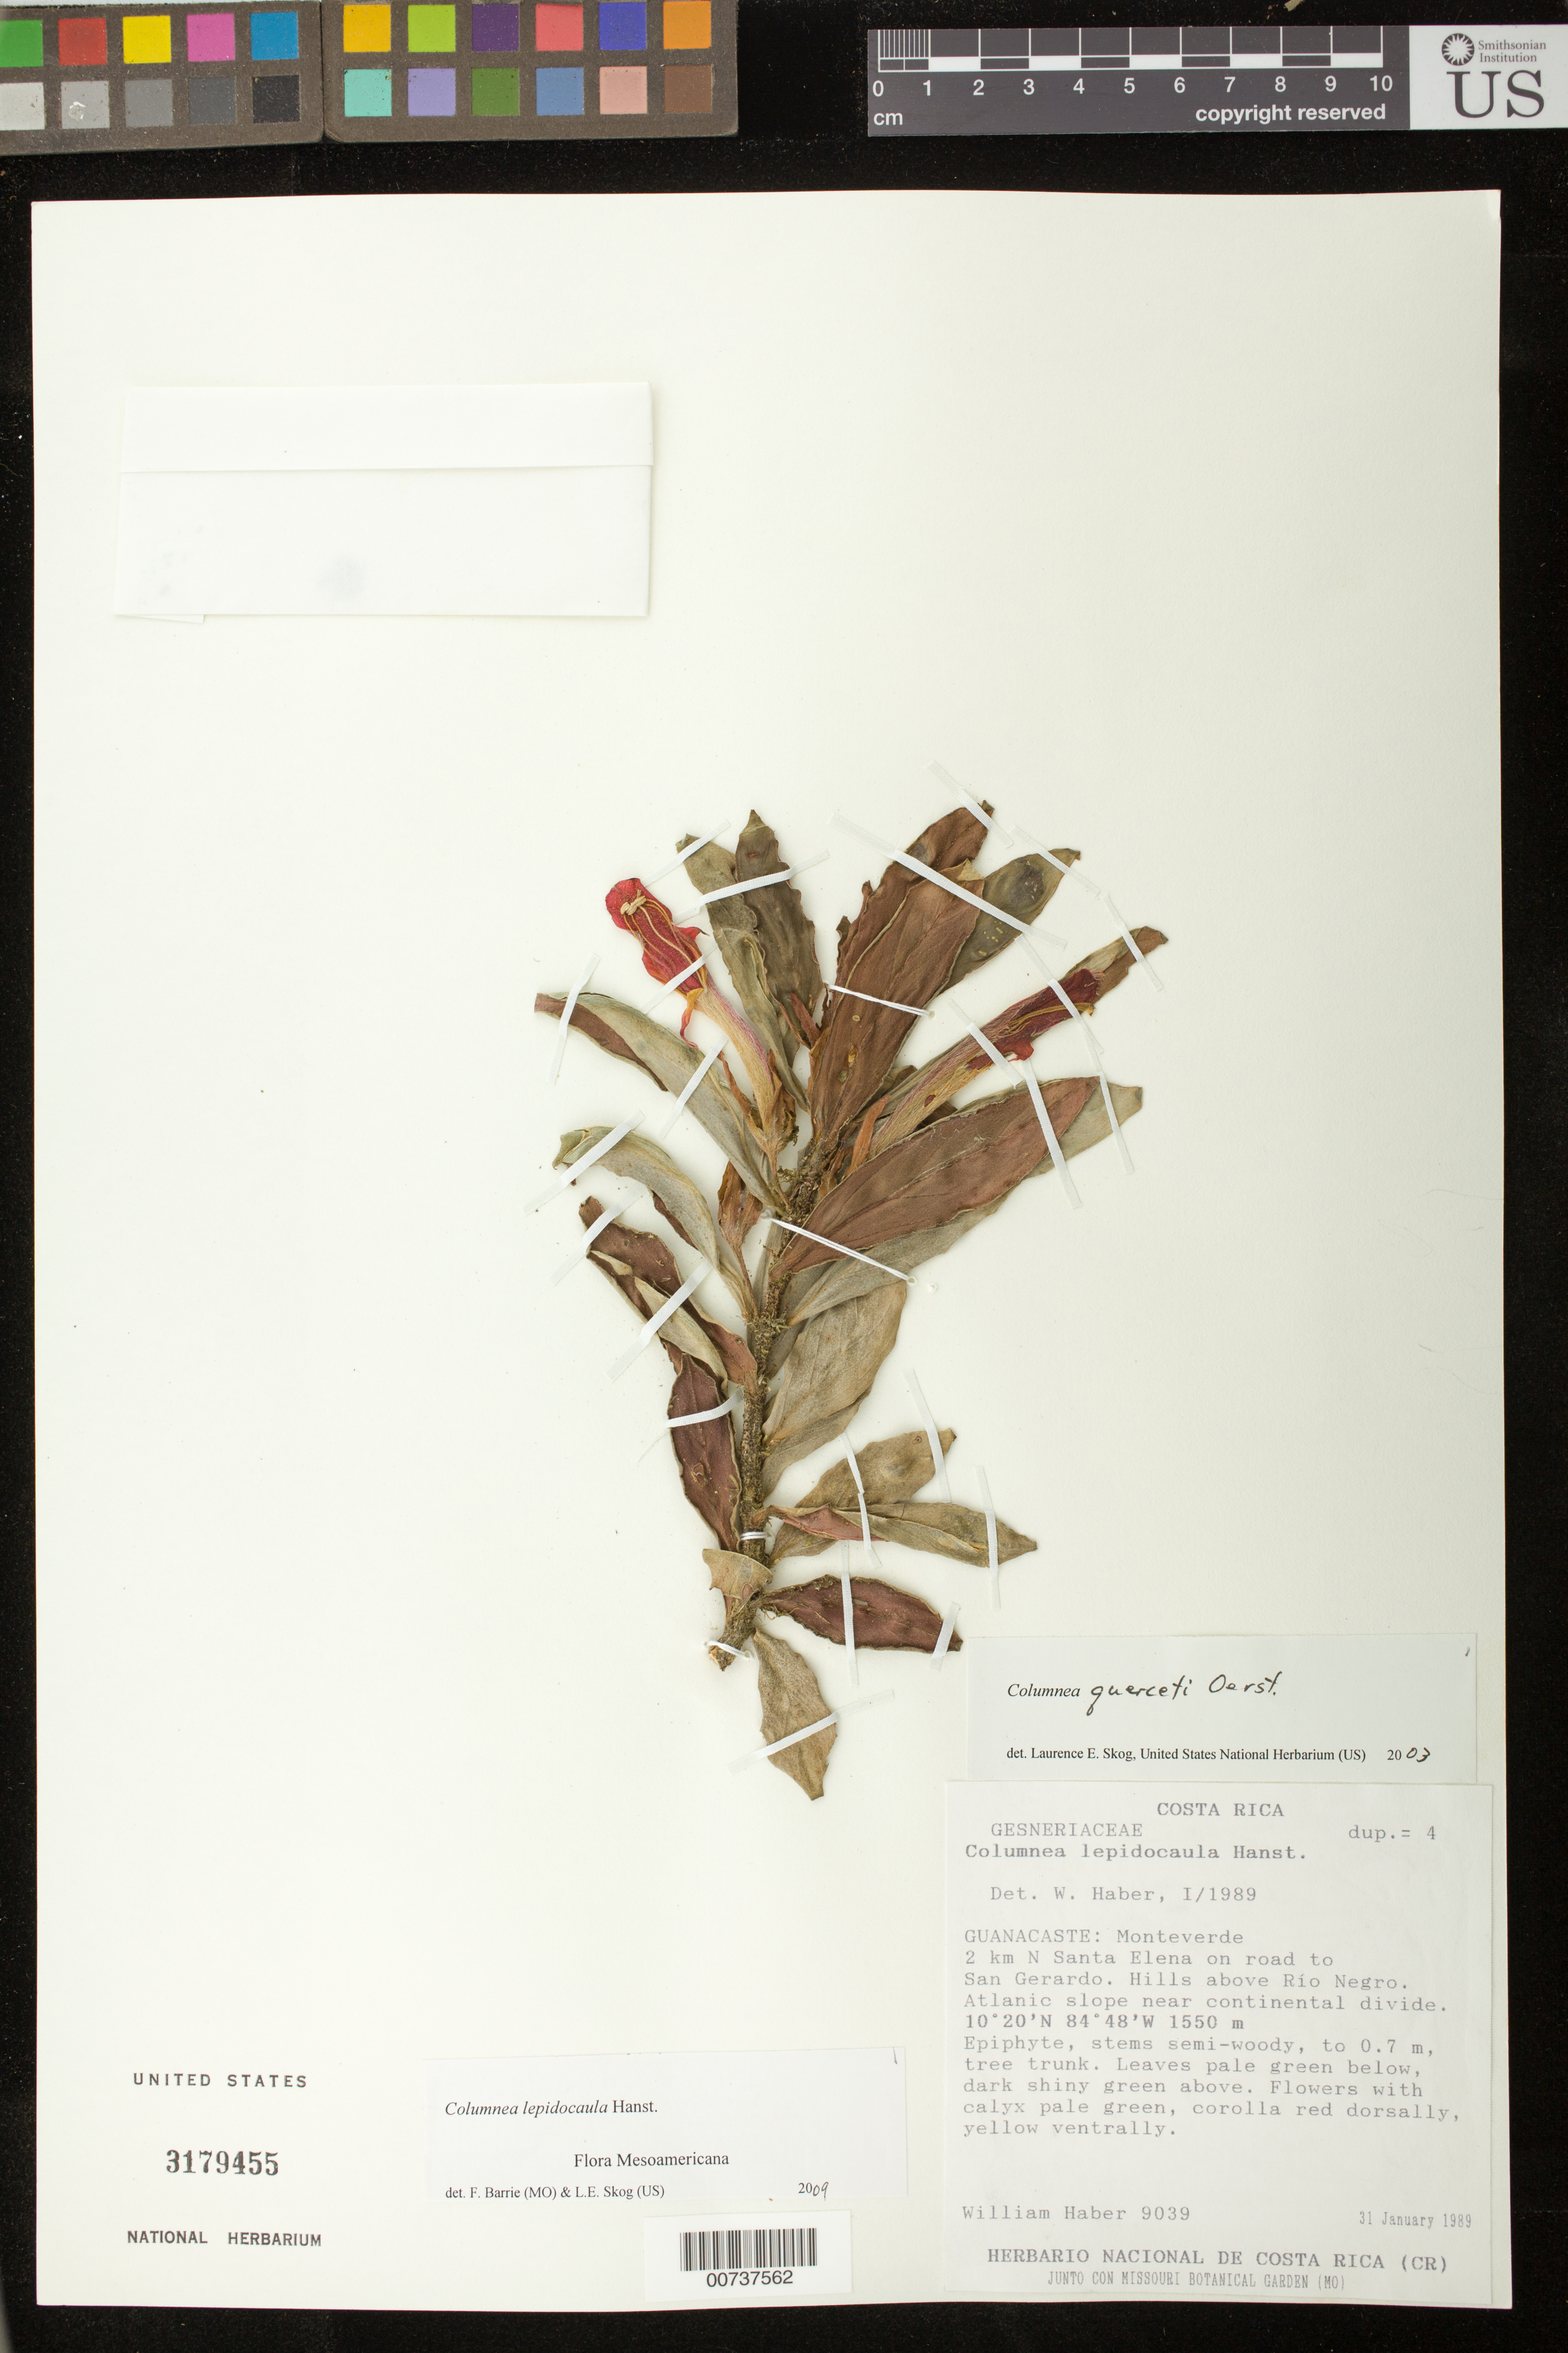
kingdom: Plantae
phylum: Tracheophyta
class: Magnoliopsida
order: Lamiales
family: Gesneriaceae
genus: Columnea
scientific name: Columnea lepidocaula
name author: Hanst.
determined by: Barrie, F. R.; Skog, Laurence E.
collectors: W. Haber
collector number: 9039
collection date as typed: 31 Jan 1989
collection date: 1989-01-31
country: Costa Rica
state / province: Guanacaste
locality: Monteverde, 2 km N Santa Elena on road to San Gerardo, hills above Rio Negro, Atlanic slope near continental divide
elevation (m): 1550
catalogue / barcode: US 3179455